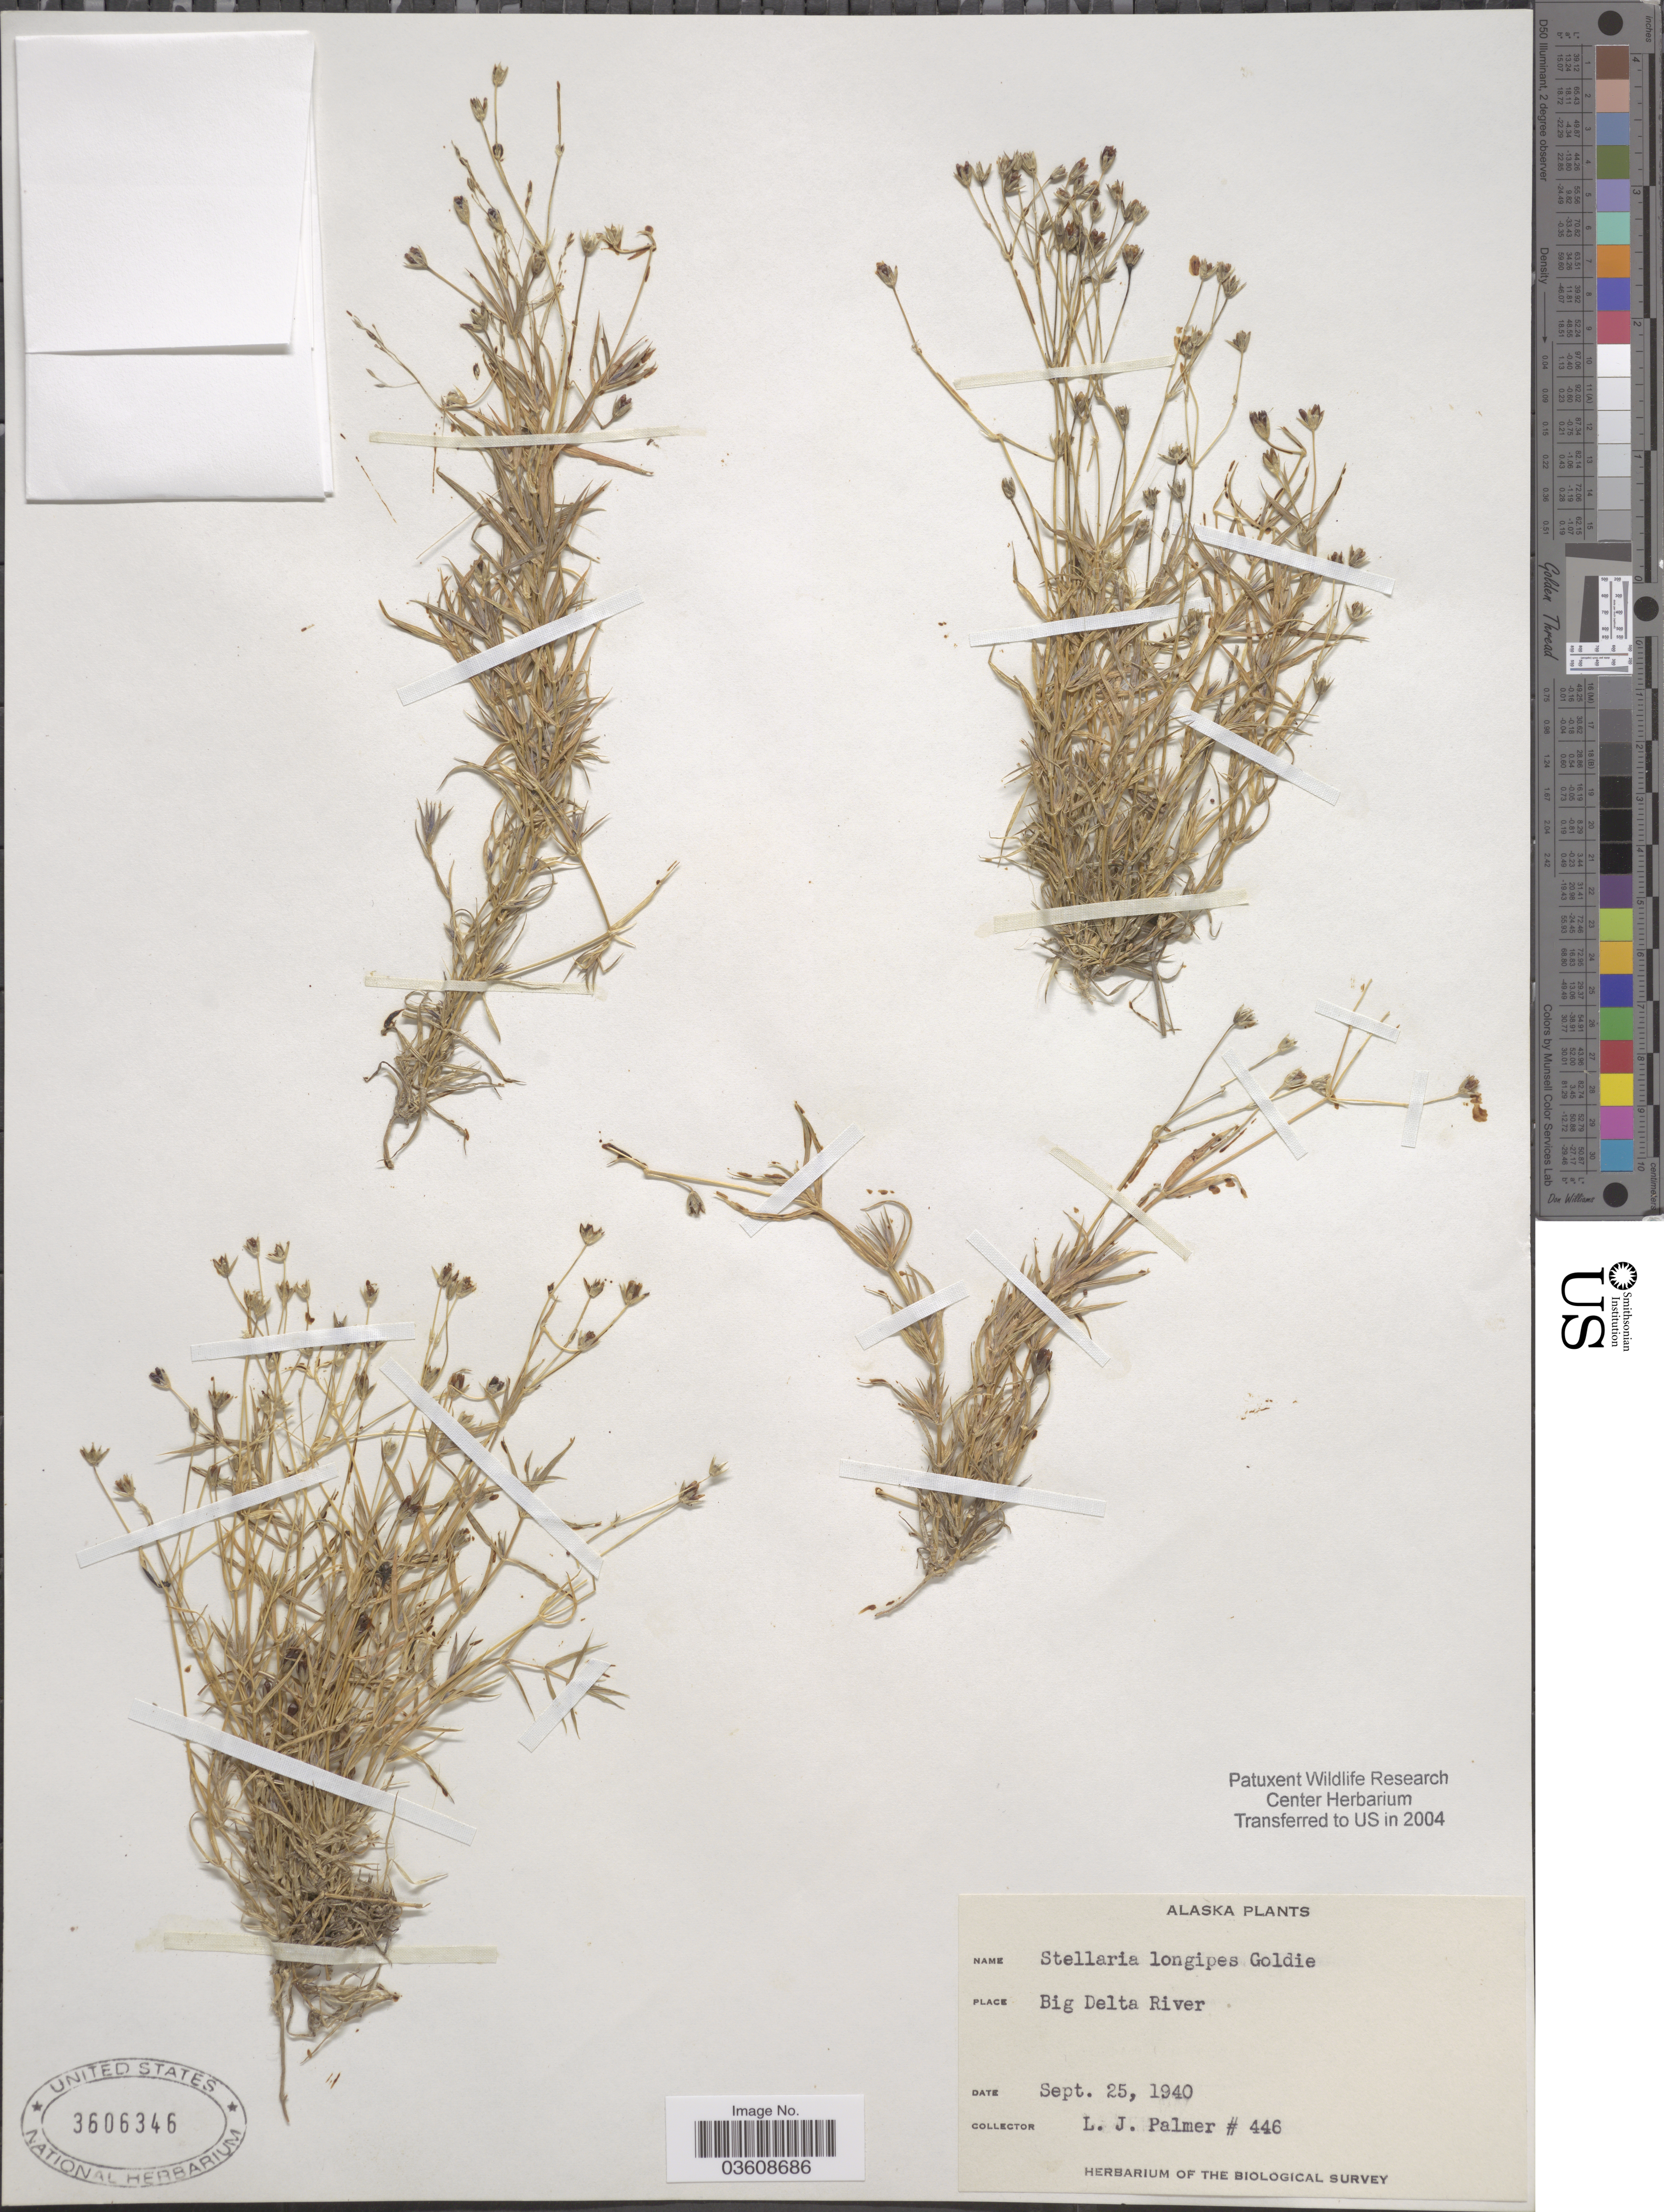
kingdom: Plantae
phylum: Tracheophyta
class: Magnoliopsida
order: Caryophyllales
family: Caryophyllaceae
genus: Stellaria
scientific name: Stellaria longipes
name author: Goldie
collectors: L. J. Palmer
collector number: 446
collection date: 1940-09-25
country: United States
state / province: Alaska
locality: Big Delta River.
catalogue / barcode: US 3606346